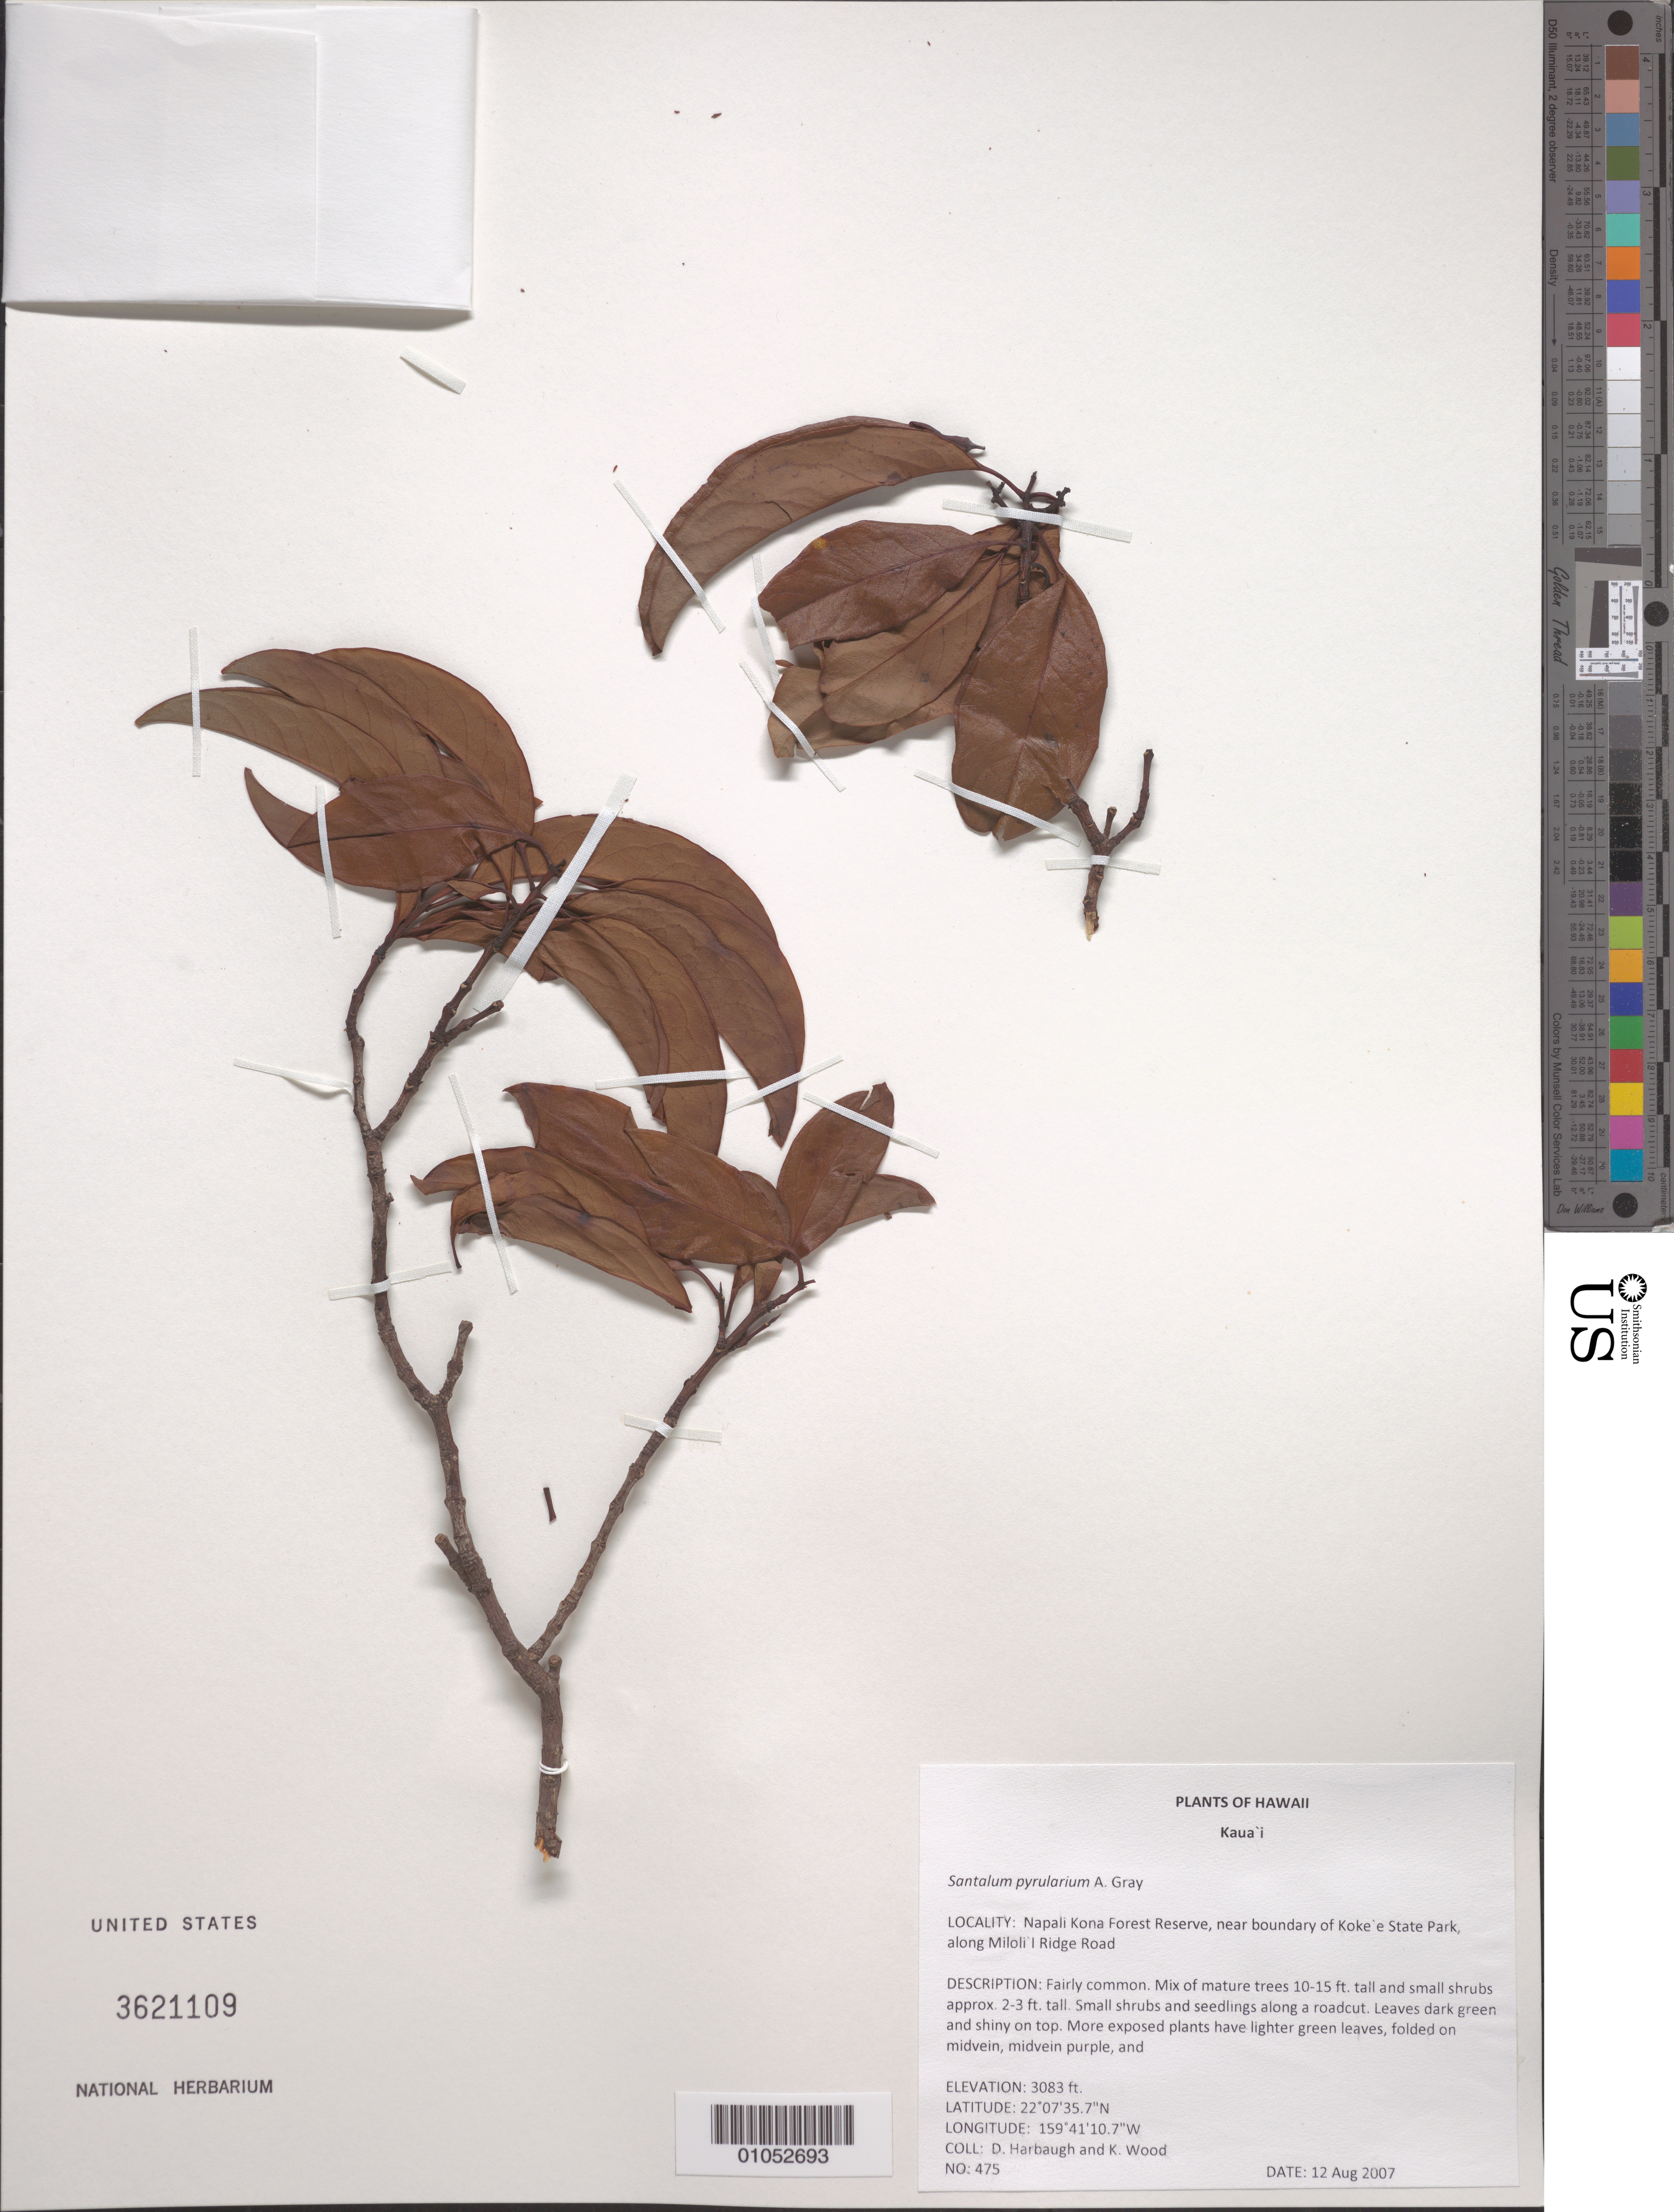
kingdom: Plantae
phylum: Tracheophyta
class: Magnoliopsida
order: Santalales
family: Santalaceae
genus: Santalum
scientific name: Santalum pyrularium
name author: A. Gray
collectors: D. Harbaugh & K. Wood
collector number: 475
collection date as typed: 12 Aug 2007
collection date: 2007-08-12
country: United States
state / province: Hawaii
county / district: Kauai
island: Kaua'i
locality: Napali Kona Forest Reserve, near boundary of Kokee State park along Milolil Ridge Road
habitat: Mixed mesic forest.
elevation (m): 940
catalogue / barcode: US 3621109